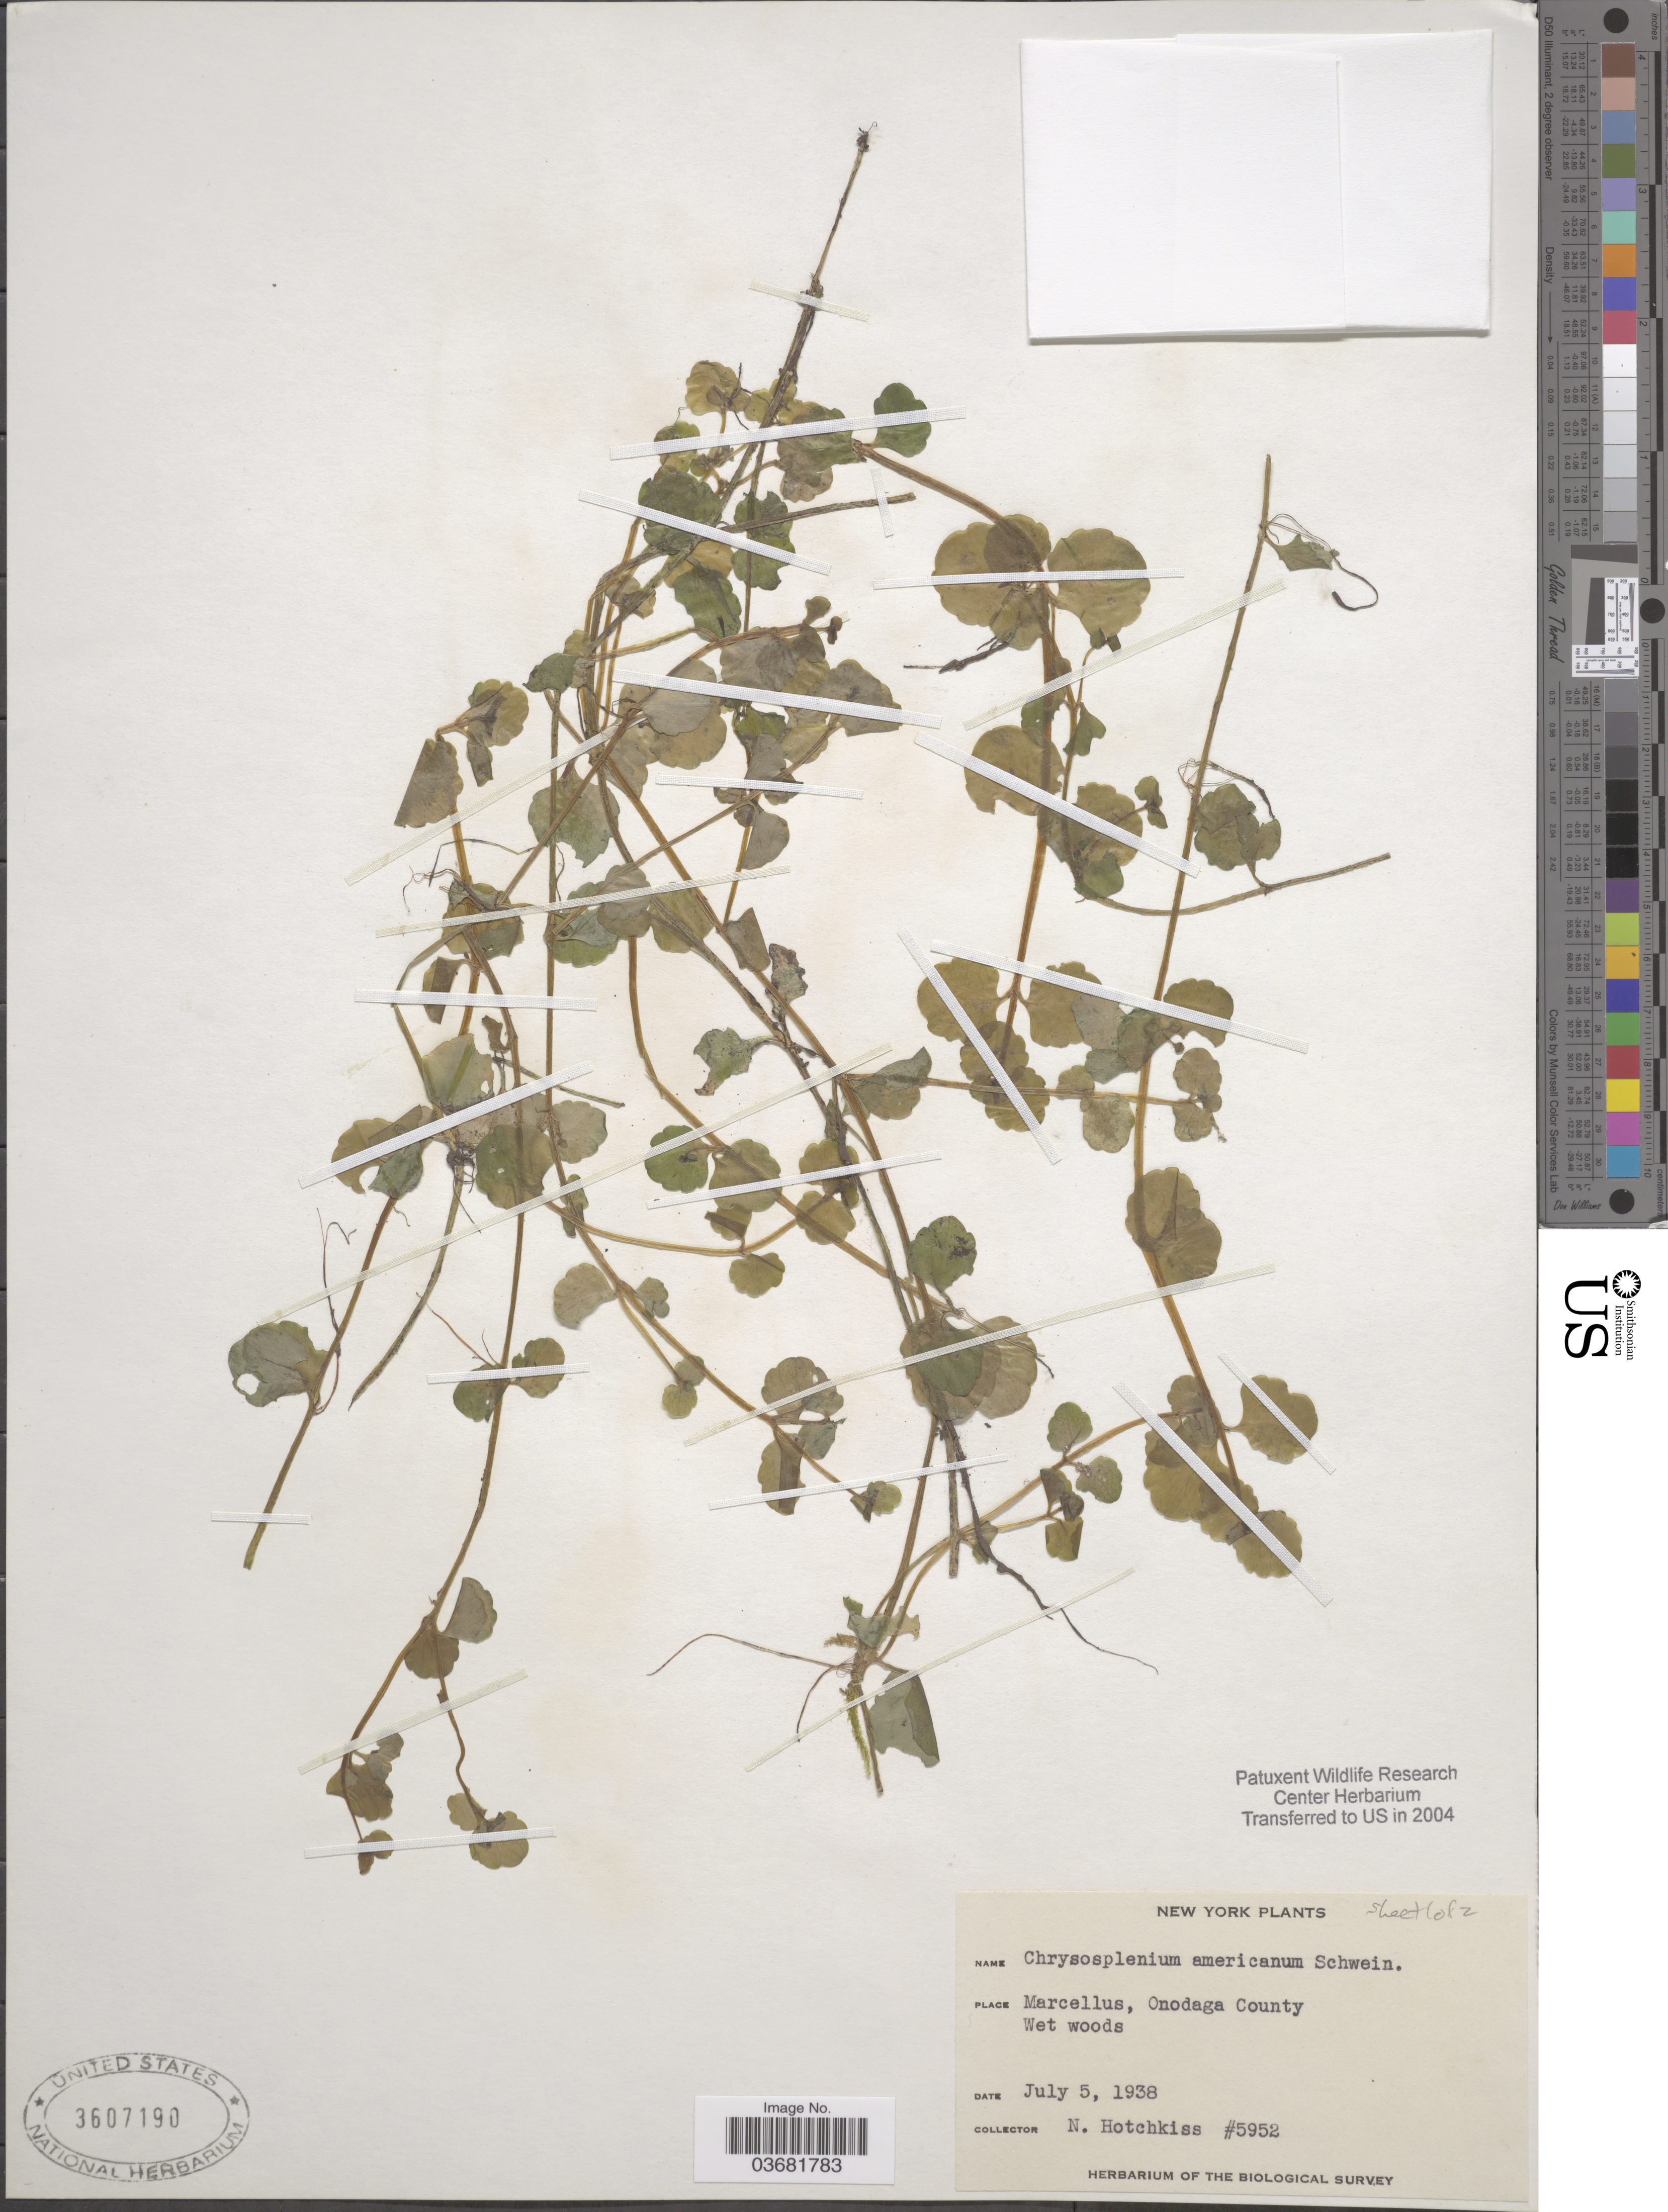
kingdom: Plantae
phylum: Tracheophyta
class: Magnoliopsida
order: Saxifragales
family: Saxifragaceae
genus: Chrysosplenium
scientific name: Chrysosplenium americanum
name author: Schwein.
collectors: N. Hotchkiss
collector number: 5952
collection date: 1938-07-05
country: United States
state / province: New York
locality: Marcellus, Onondaga County. The Biological Survey.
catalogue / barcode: US 3607190